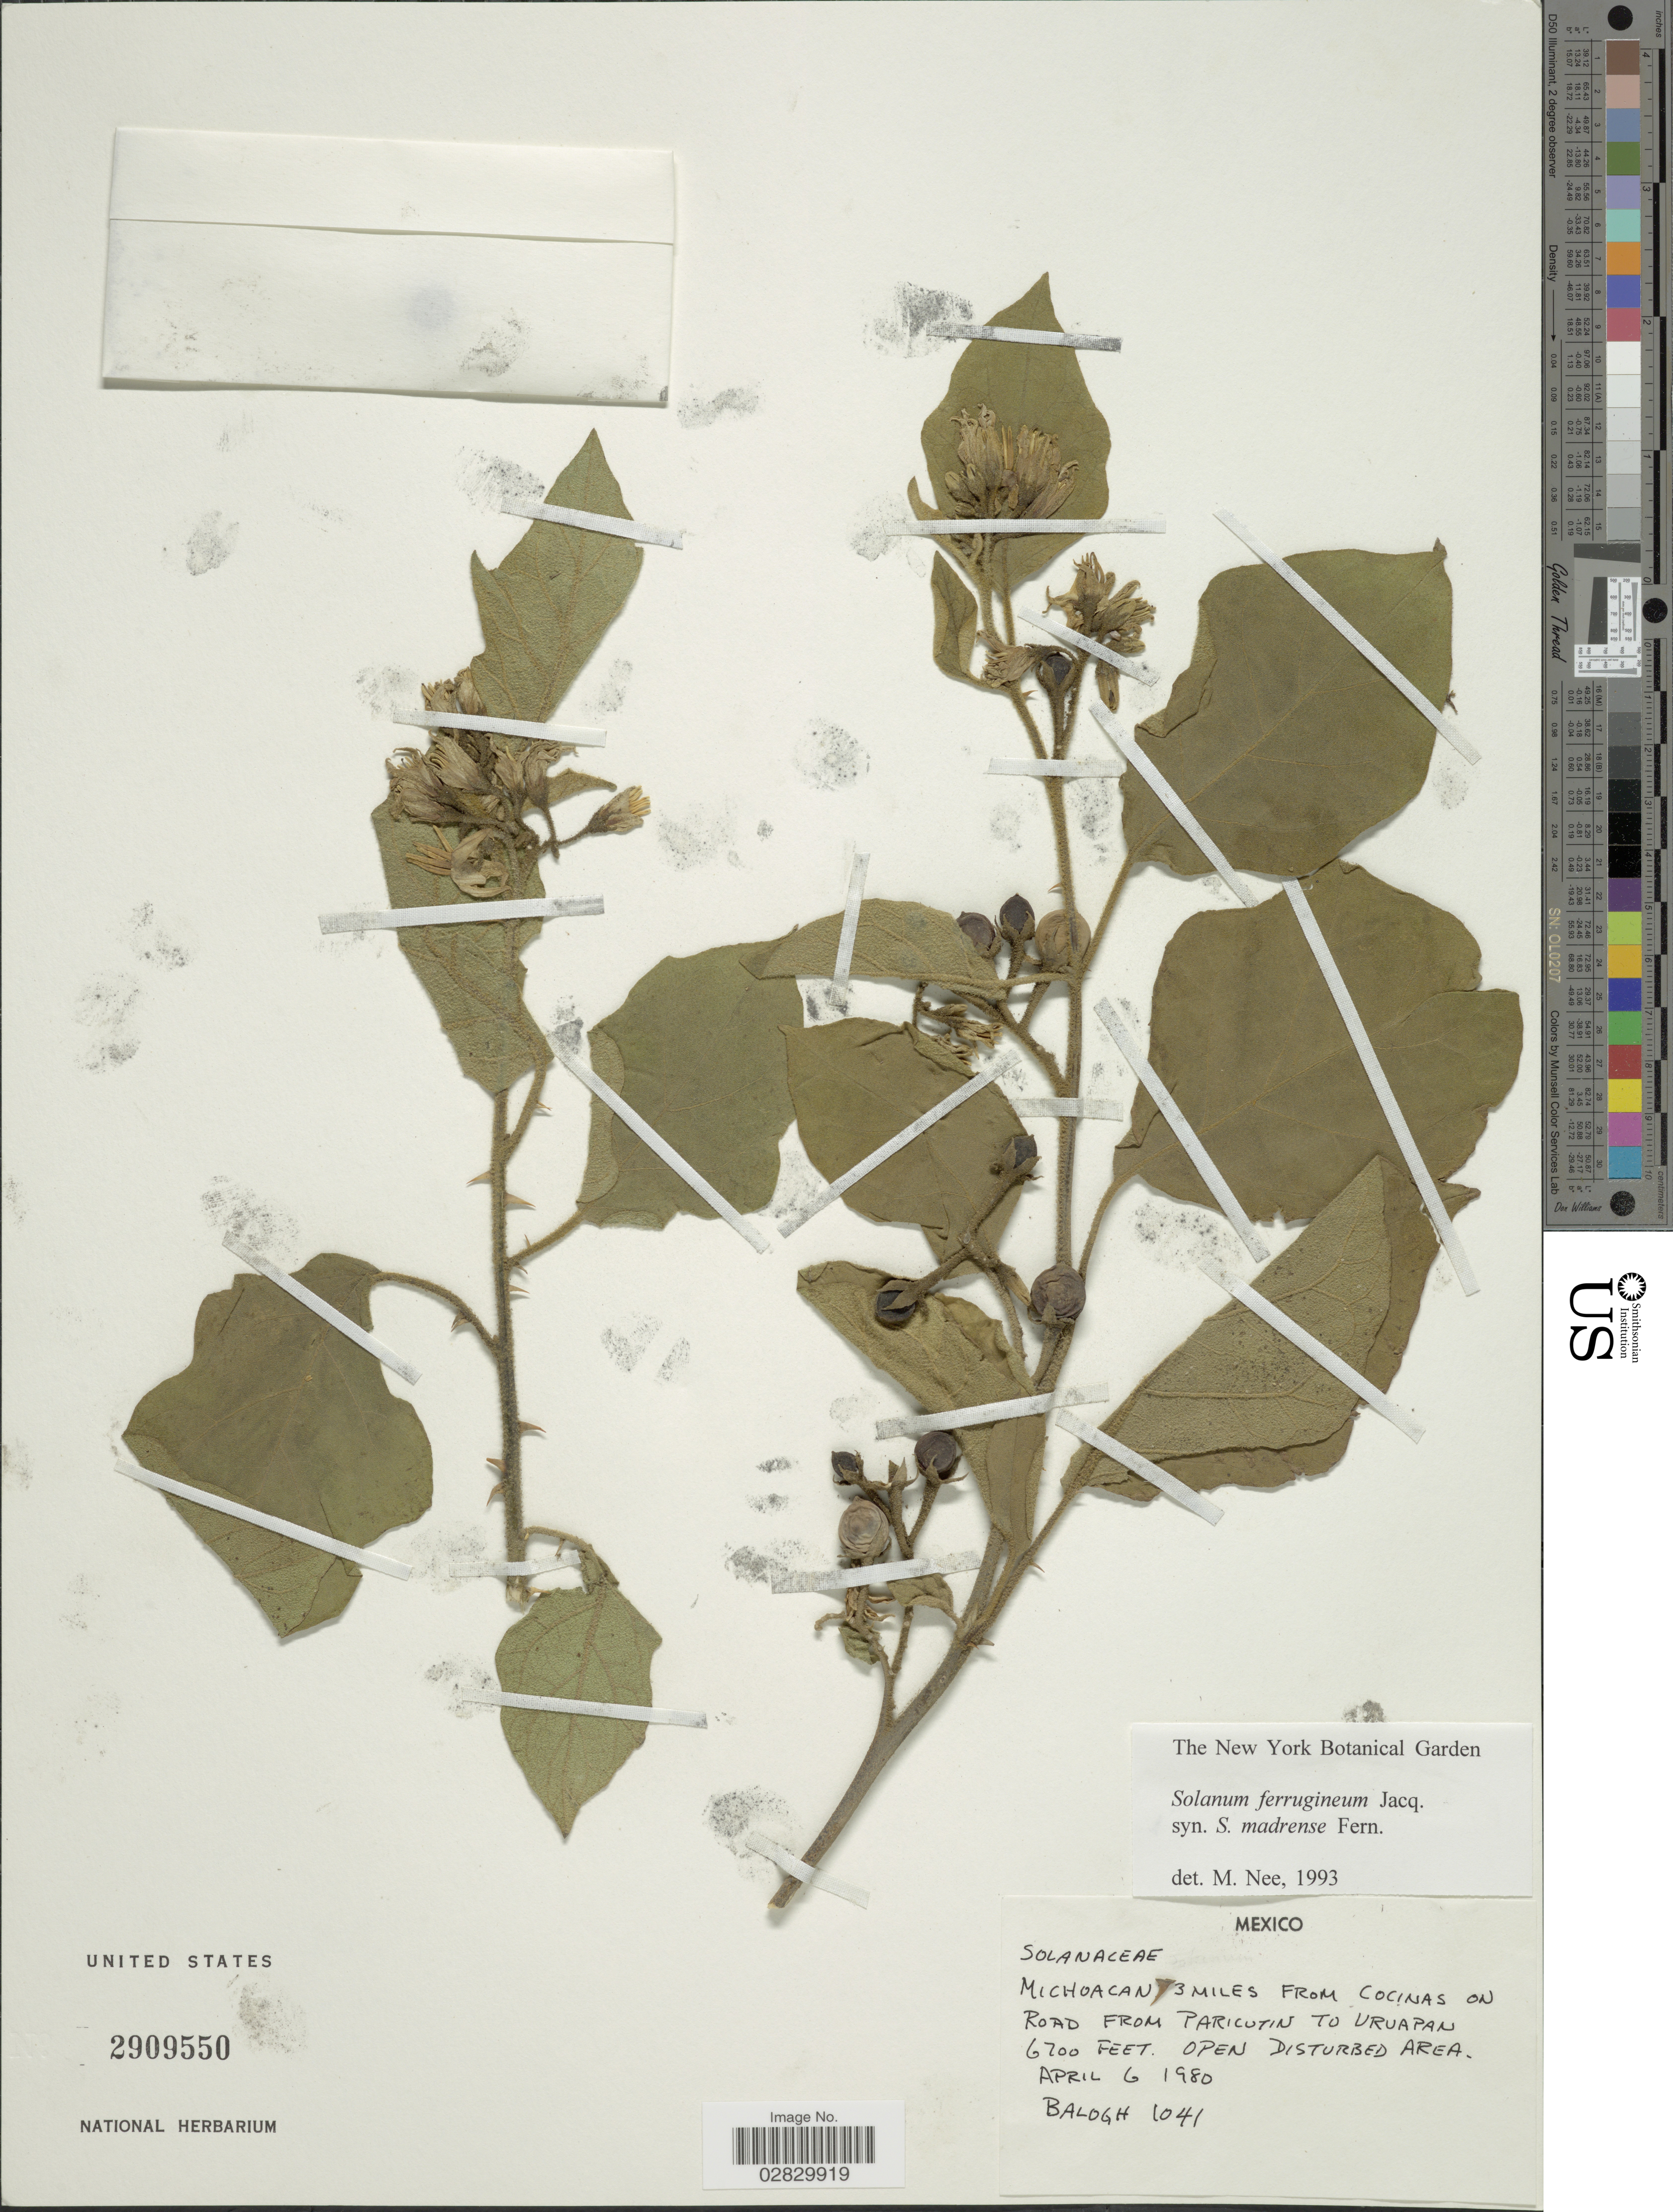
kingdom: Plantae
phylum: Tracheophyta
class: Magnoliopsida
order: Solanales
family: Solanaceae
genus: Solanum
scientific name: Solanum ferrugineum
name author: Jacq.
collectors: -. Balogh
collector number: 1041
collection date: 1980-04-06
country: Mexico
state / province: Michoacán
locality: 3 miles from Cocinas on road from Paricutin to Uruapan.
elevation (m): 2042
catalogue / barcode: US 2909550